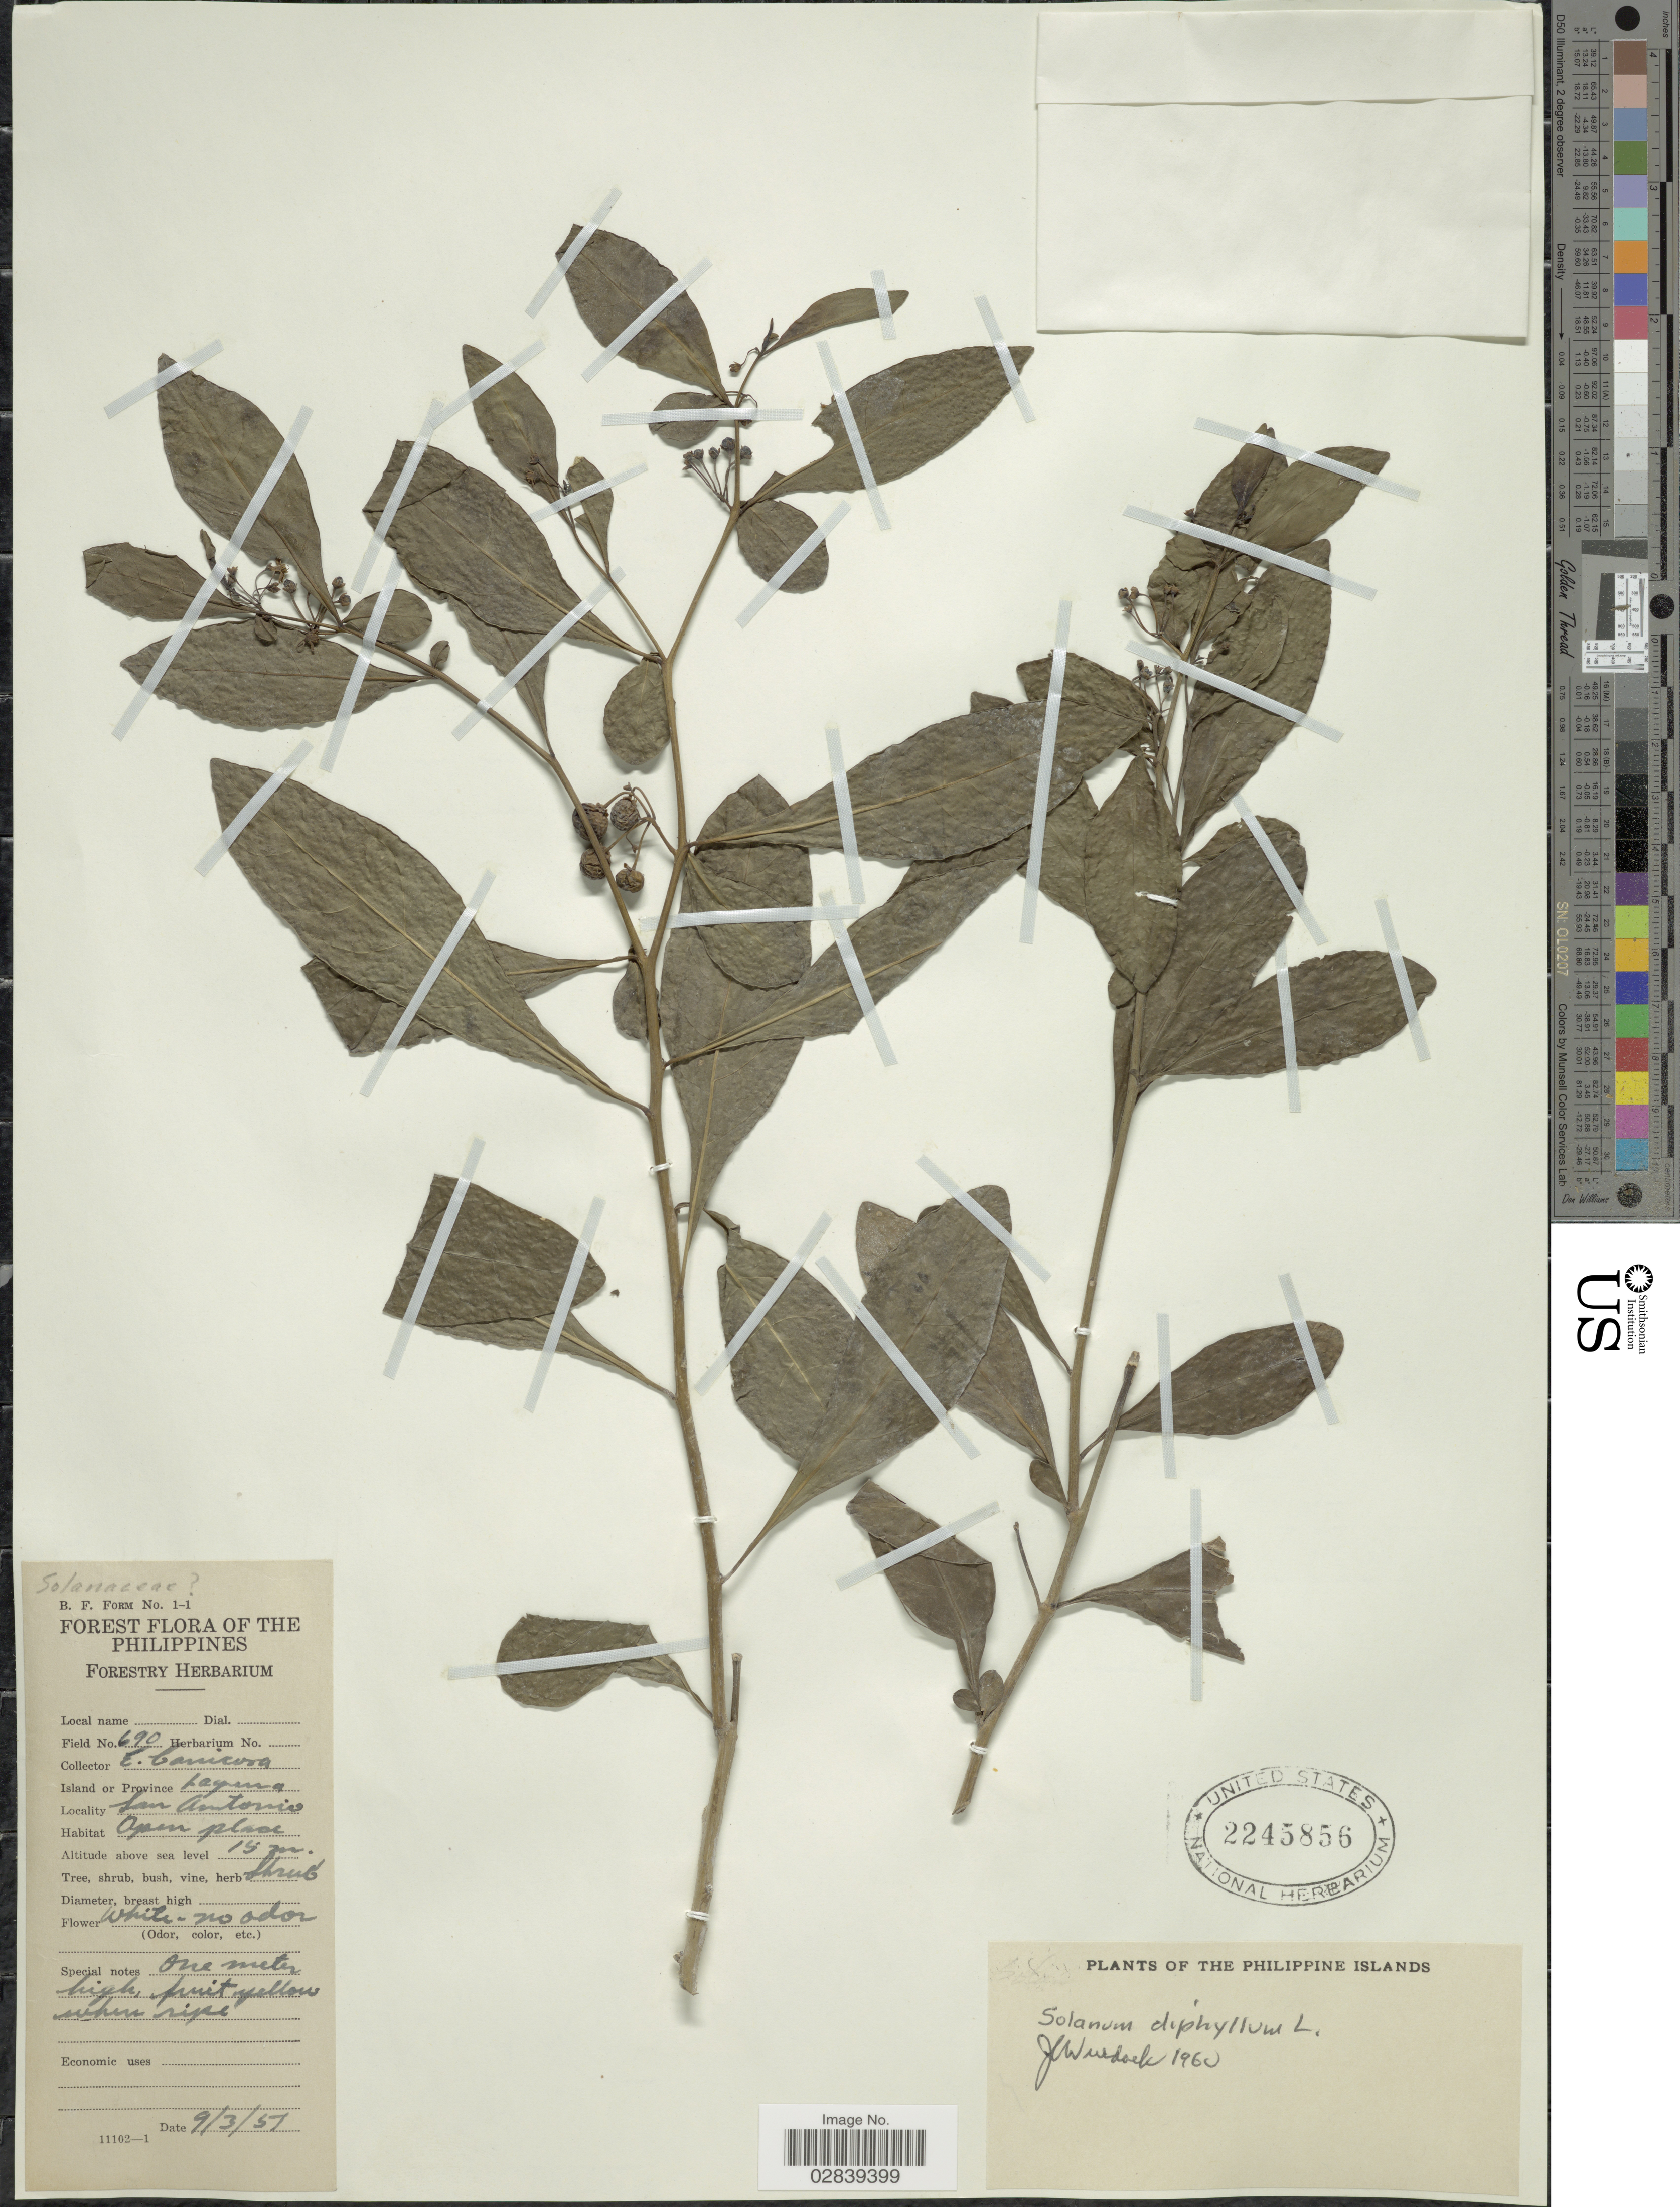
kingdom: Plantae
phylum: Tracheophyta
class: Magnoliopsida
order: Solanales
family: Solanaceae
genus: Solanum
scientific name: Solanum diphyllum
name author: L.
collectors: E. Canicosa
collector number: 690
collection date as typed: Transcribed d/m/y: 9/3/51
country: Philippines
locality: Province Laguna, San Antonio.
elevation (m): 15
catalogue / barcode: US 2245856